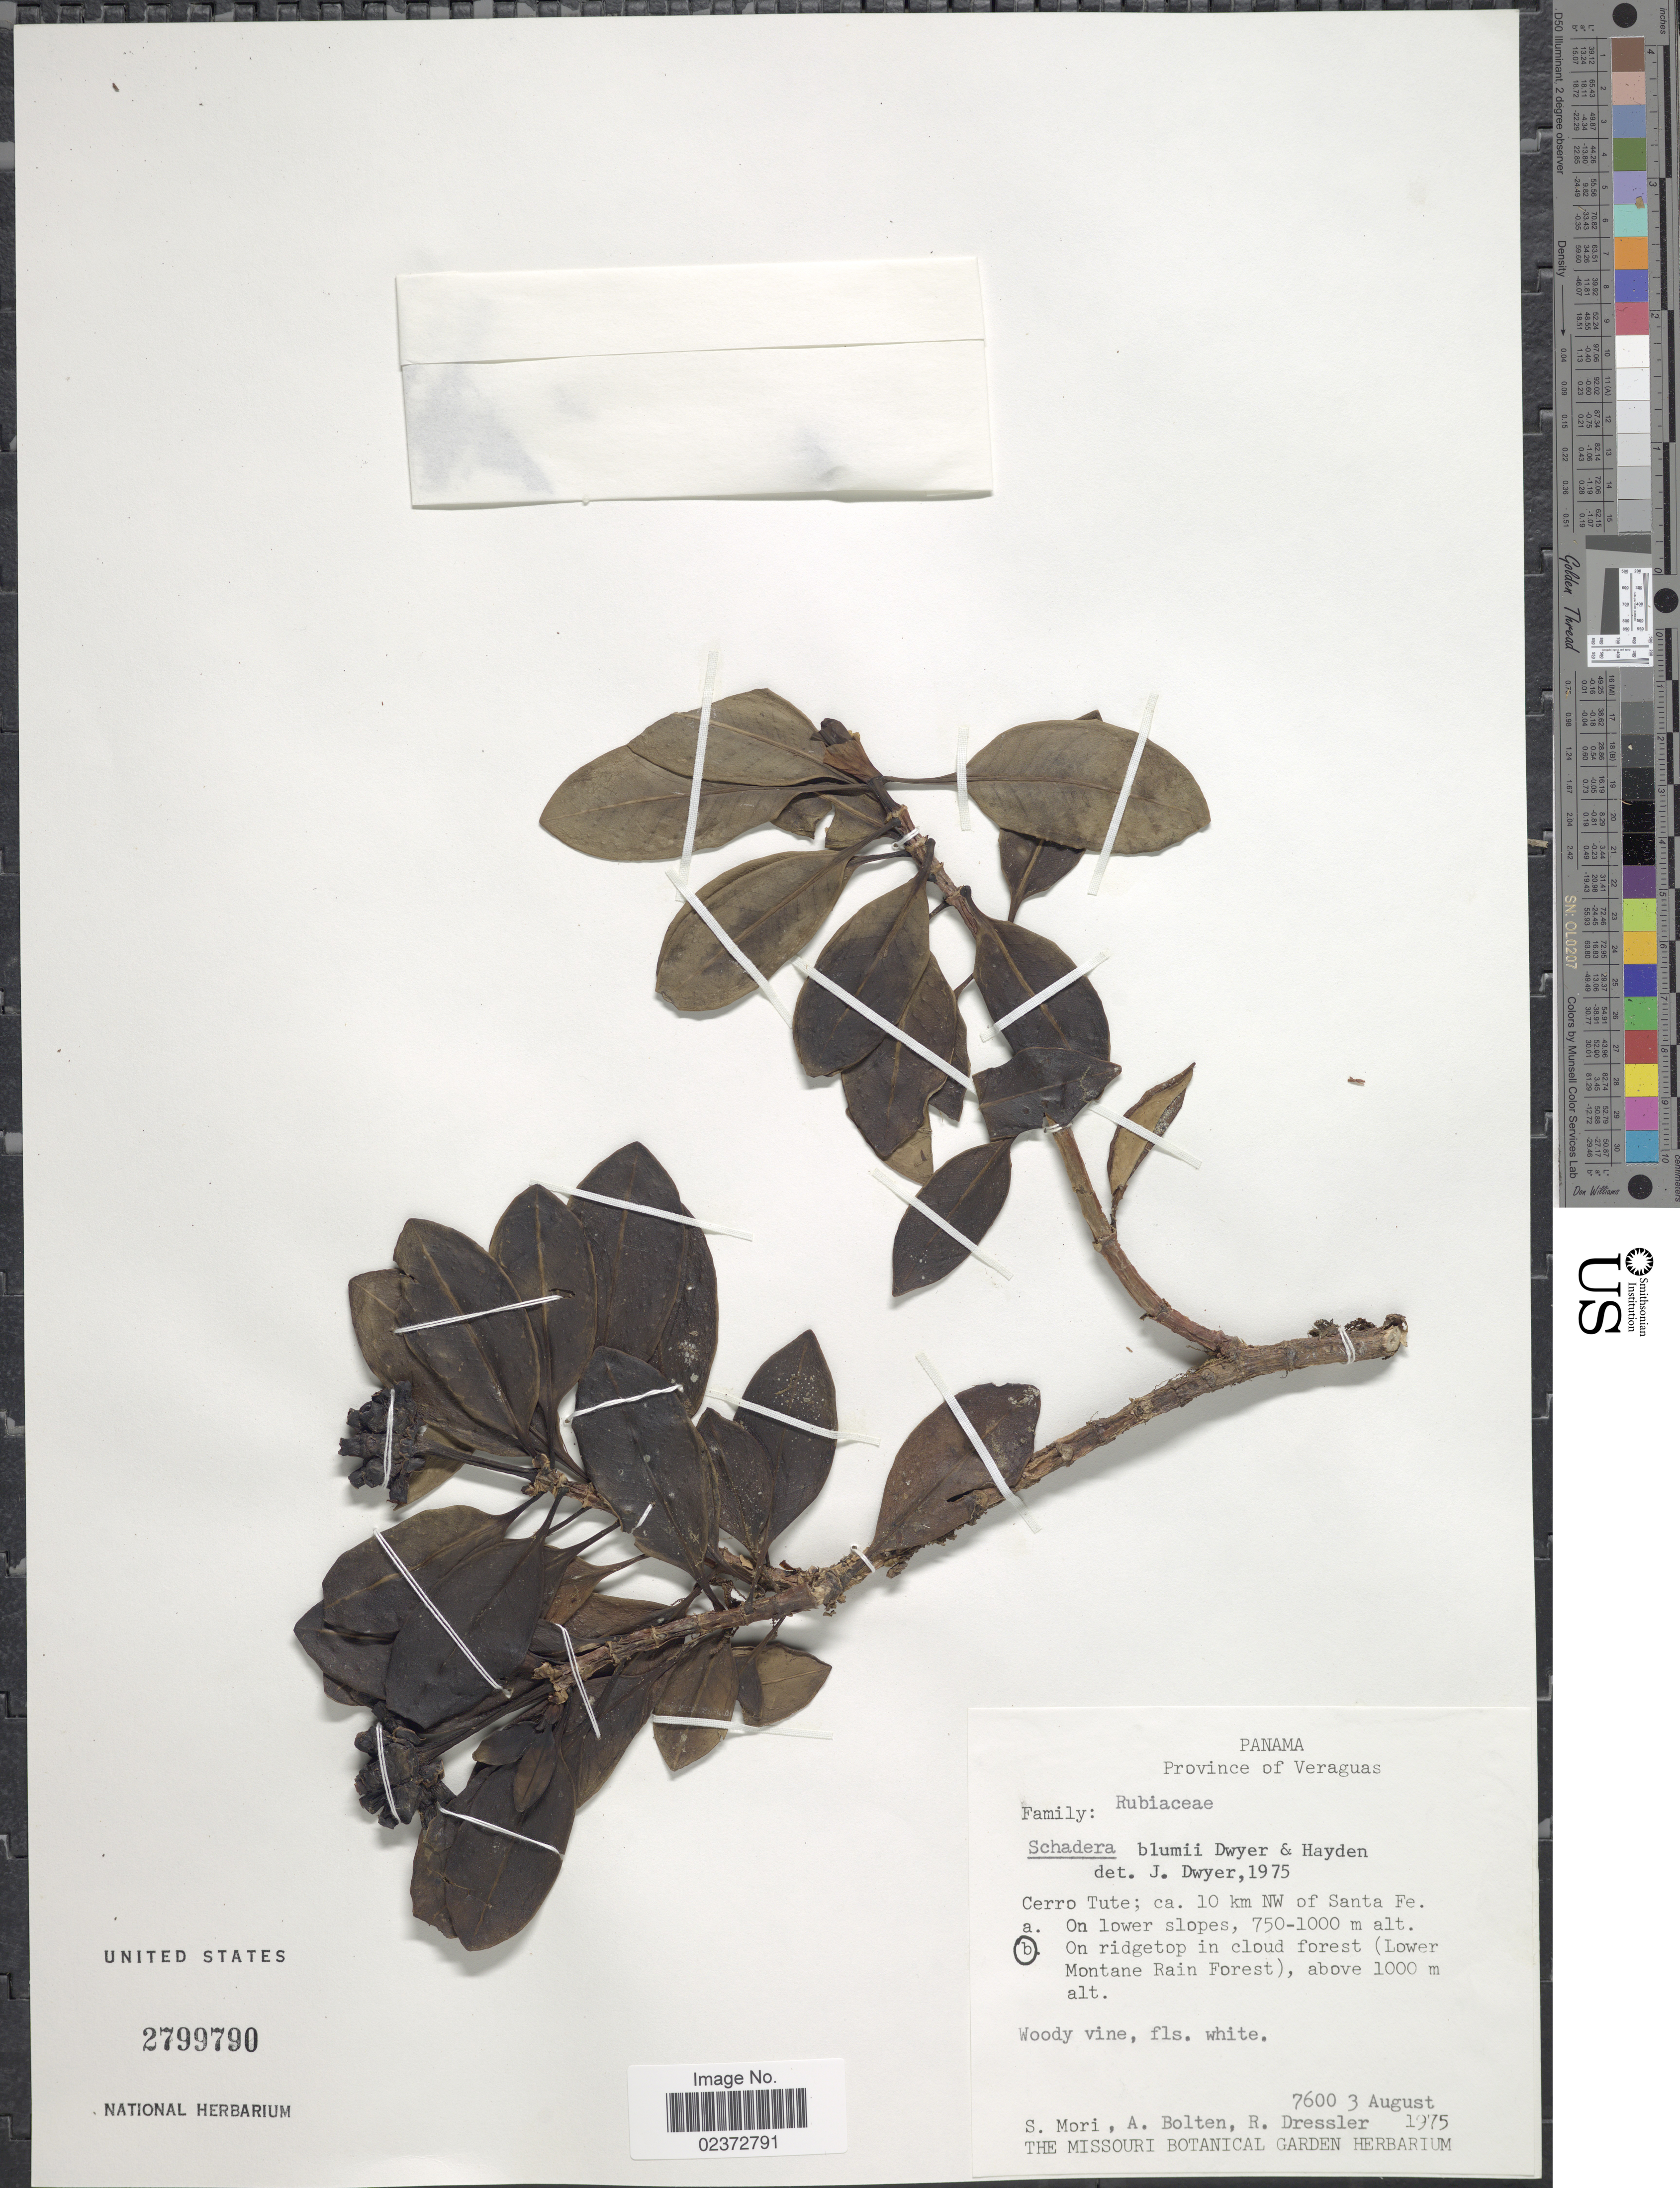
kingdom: Plantae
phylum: Tracheophyta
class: Magnoliopsida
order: Gentianales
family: Rubiaceae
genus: Schradera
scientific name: Schradera blumei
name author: Dwyer & M.V. Hayden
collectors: S. Mori, A. Bolten & R. Dressler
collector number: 7600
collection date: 1975-08-03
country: Panama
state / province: Veraguas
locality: Cerro Tute; ca. 10 km NW of Santa Fe, On ridgetop in cloud forest (Lower Montane Rain Forest)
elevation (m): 1000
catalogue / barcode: US 2799790